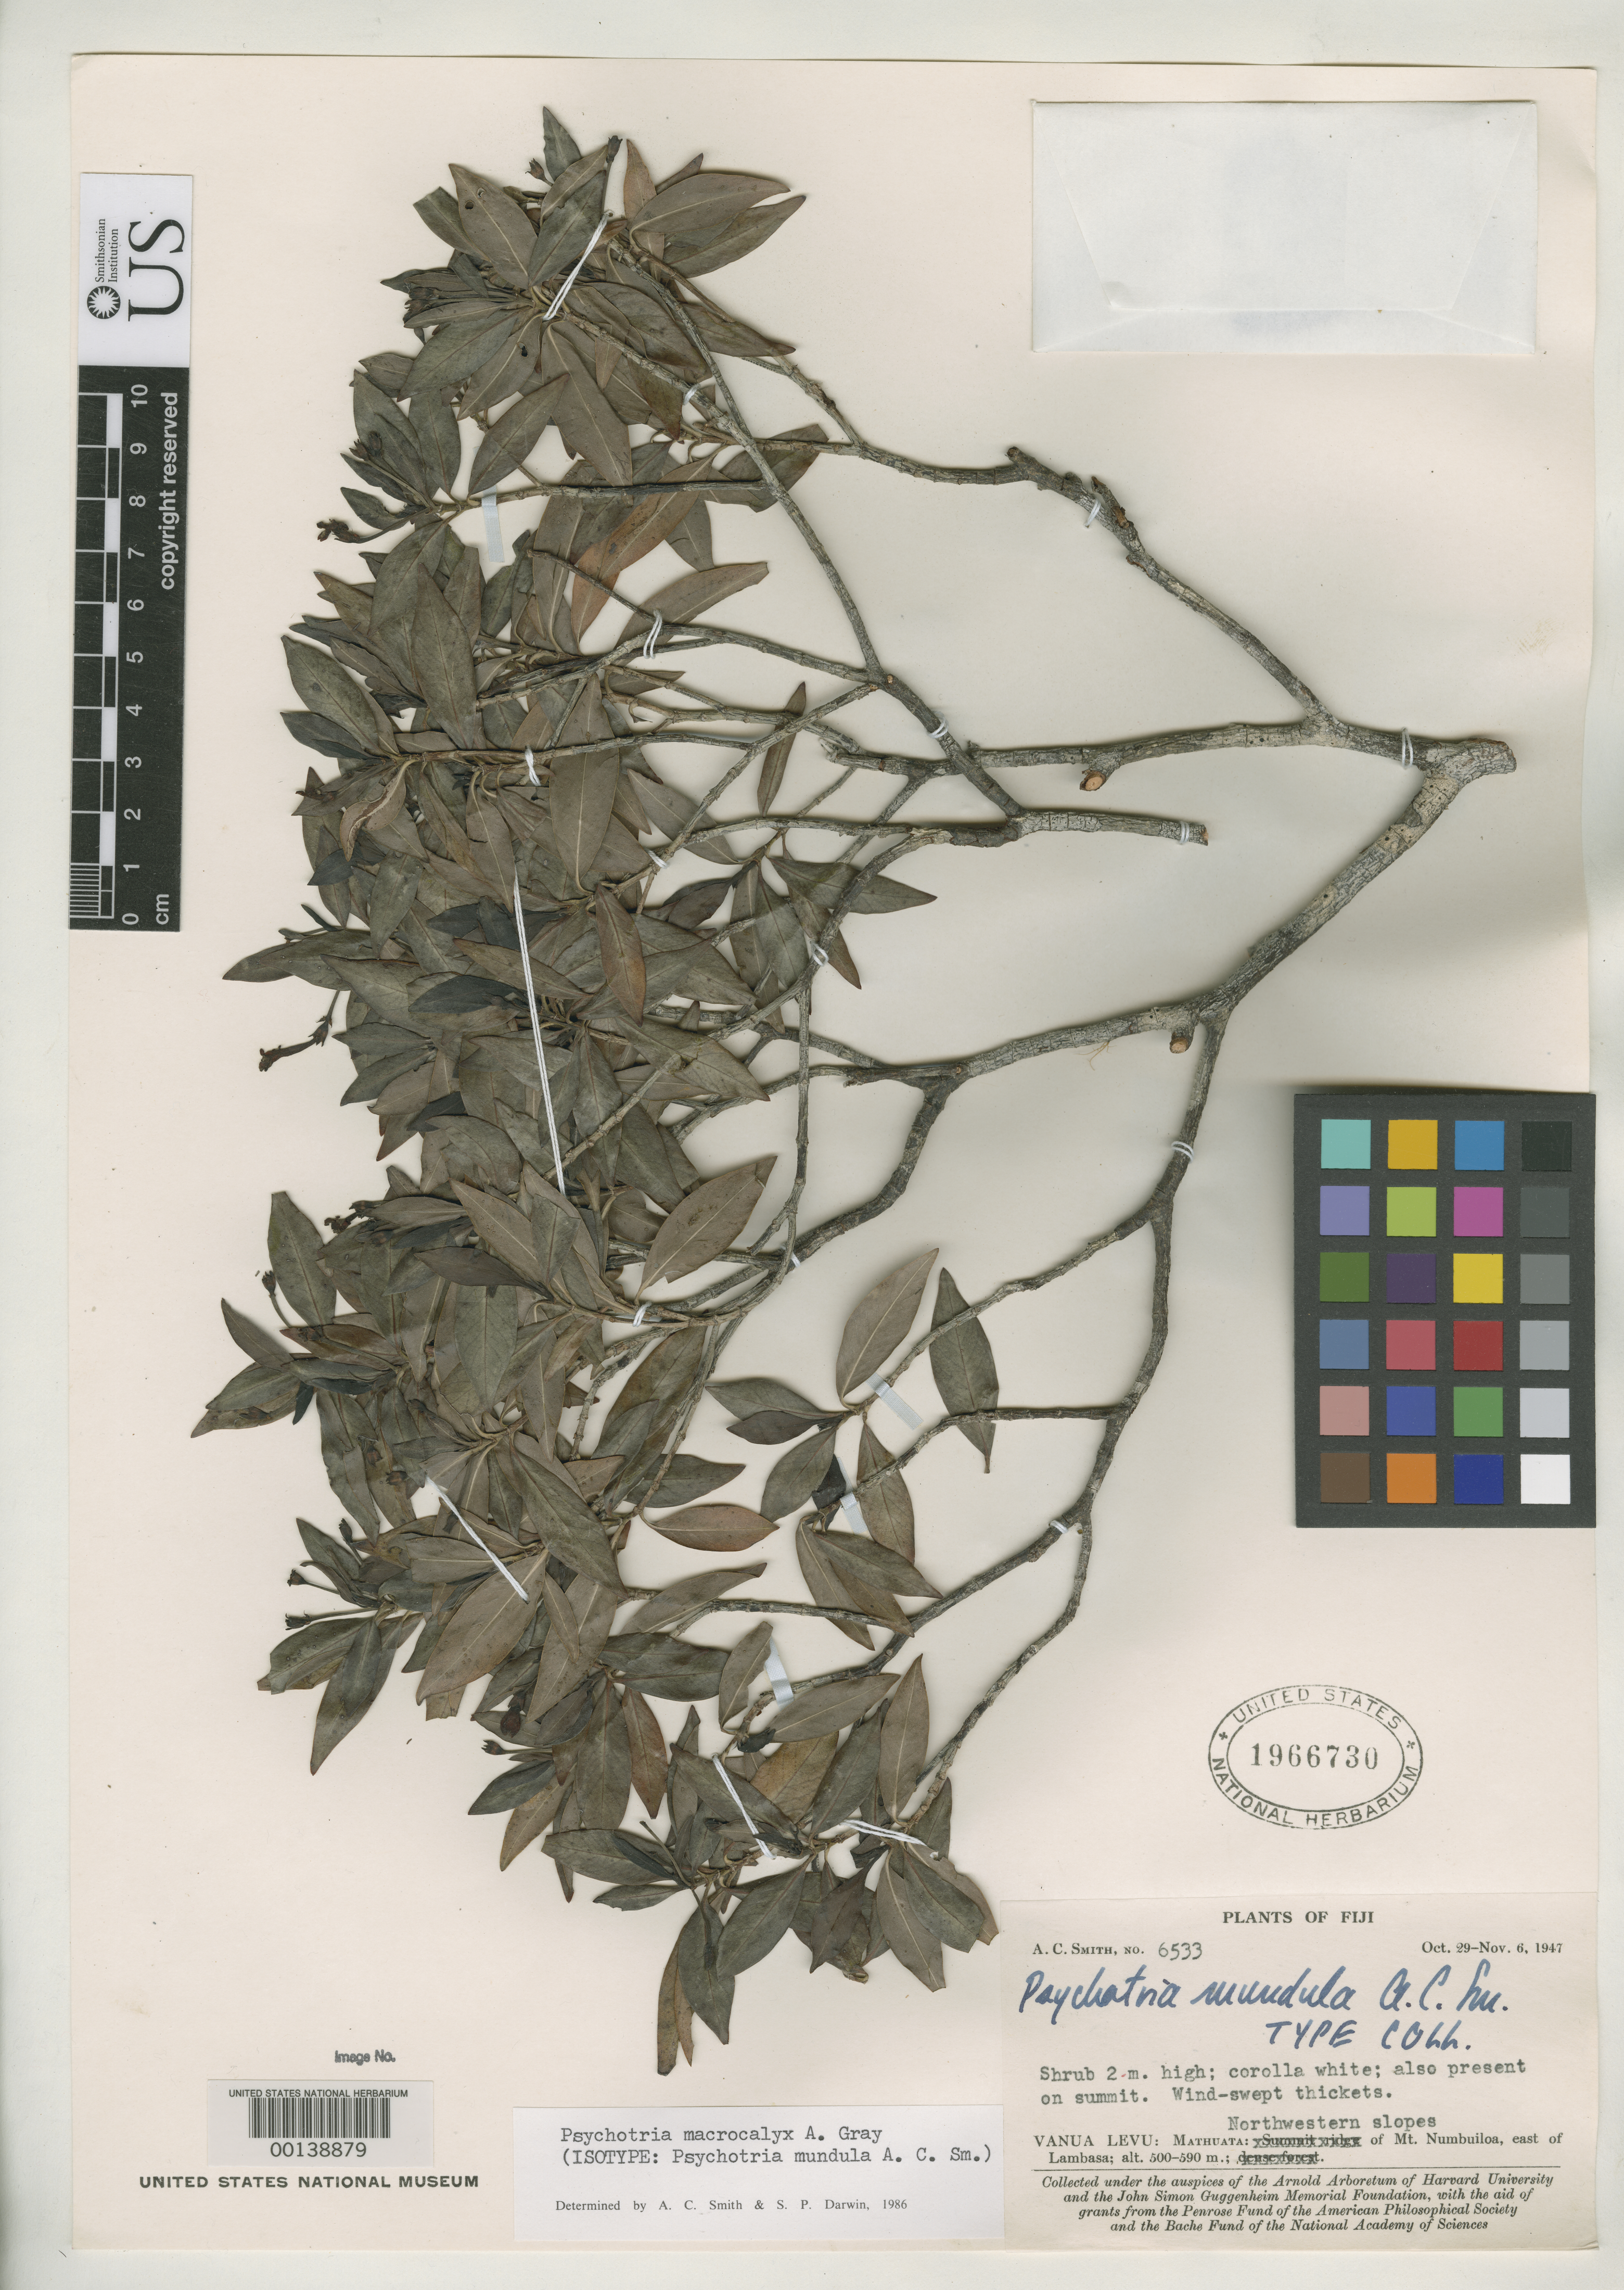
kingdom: Plantae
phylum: Tracheophyta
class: Magnoliopsida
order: Gentianales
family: Rubiaceae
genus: Psychotria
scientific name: Psychotria mundula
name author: A.C. Sm.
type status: Isotype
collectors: A. C. Smith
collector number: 6533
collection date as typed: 06 Nov 1947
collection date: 1947-11-06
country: Fiji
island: Macuata-i-wai [Mathuata-i-wai]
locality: Mathuata, NW slopes of Mt. Numbuiloa, E of Lambasa. [Vanua Levu Group]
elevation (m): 500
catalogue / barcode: US 1966730